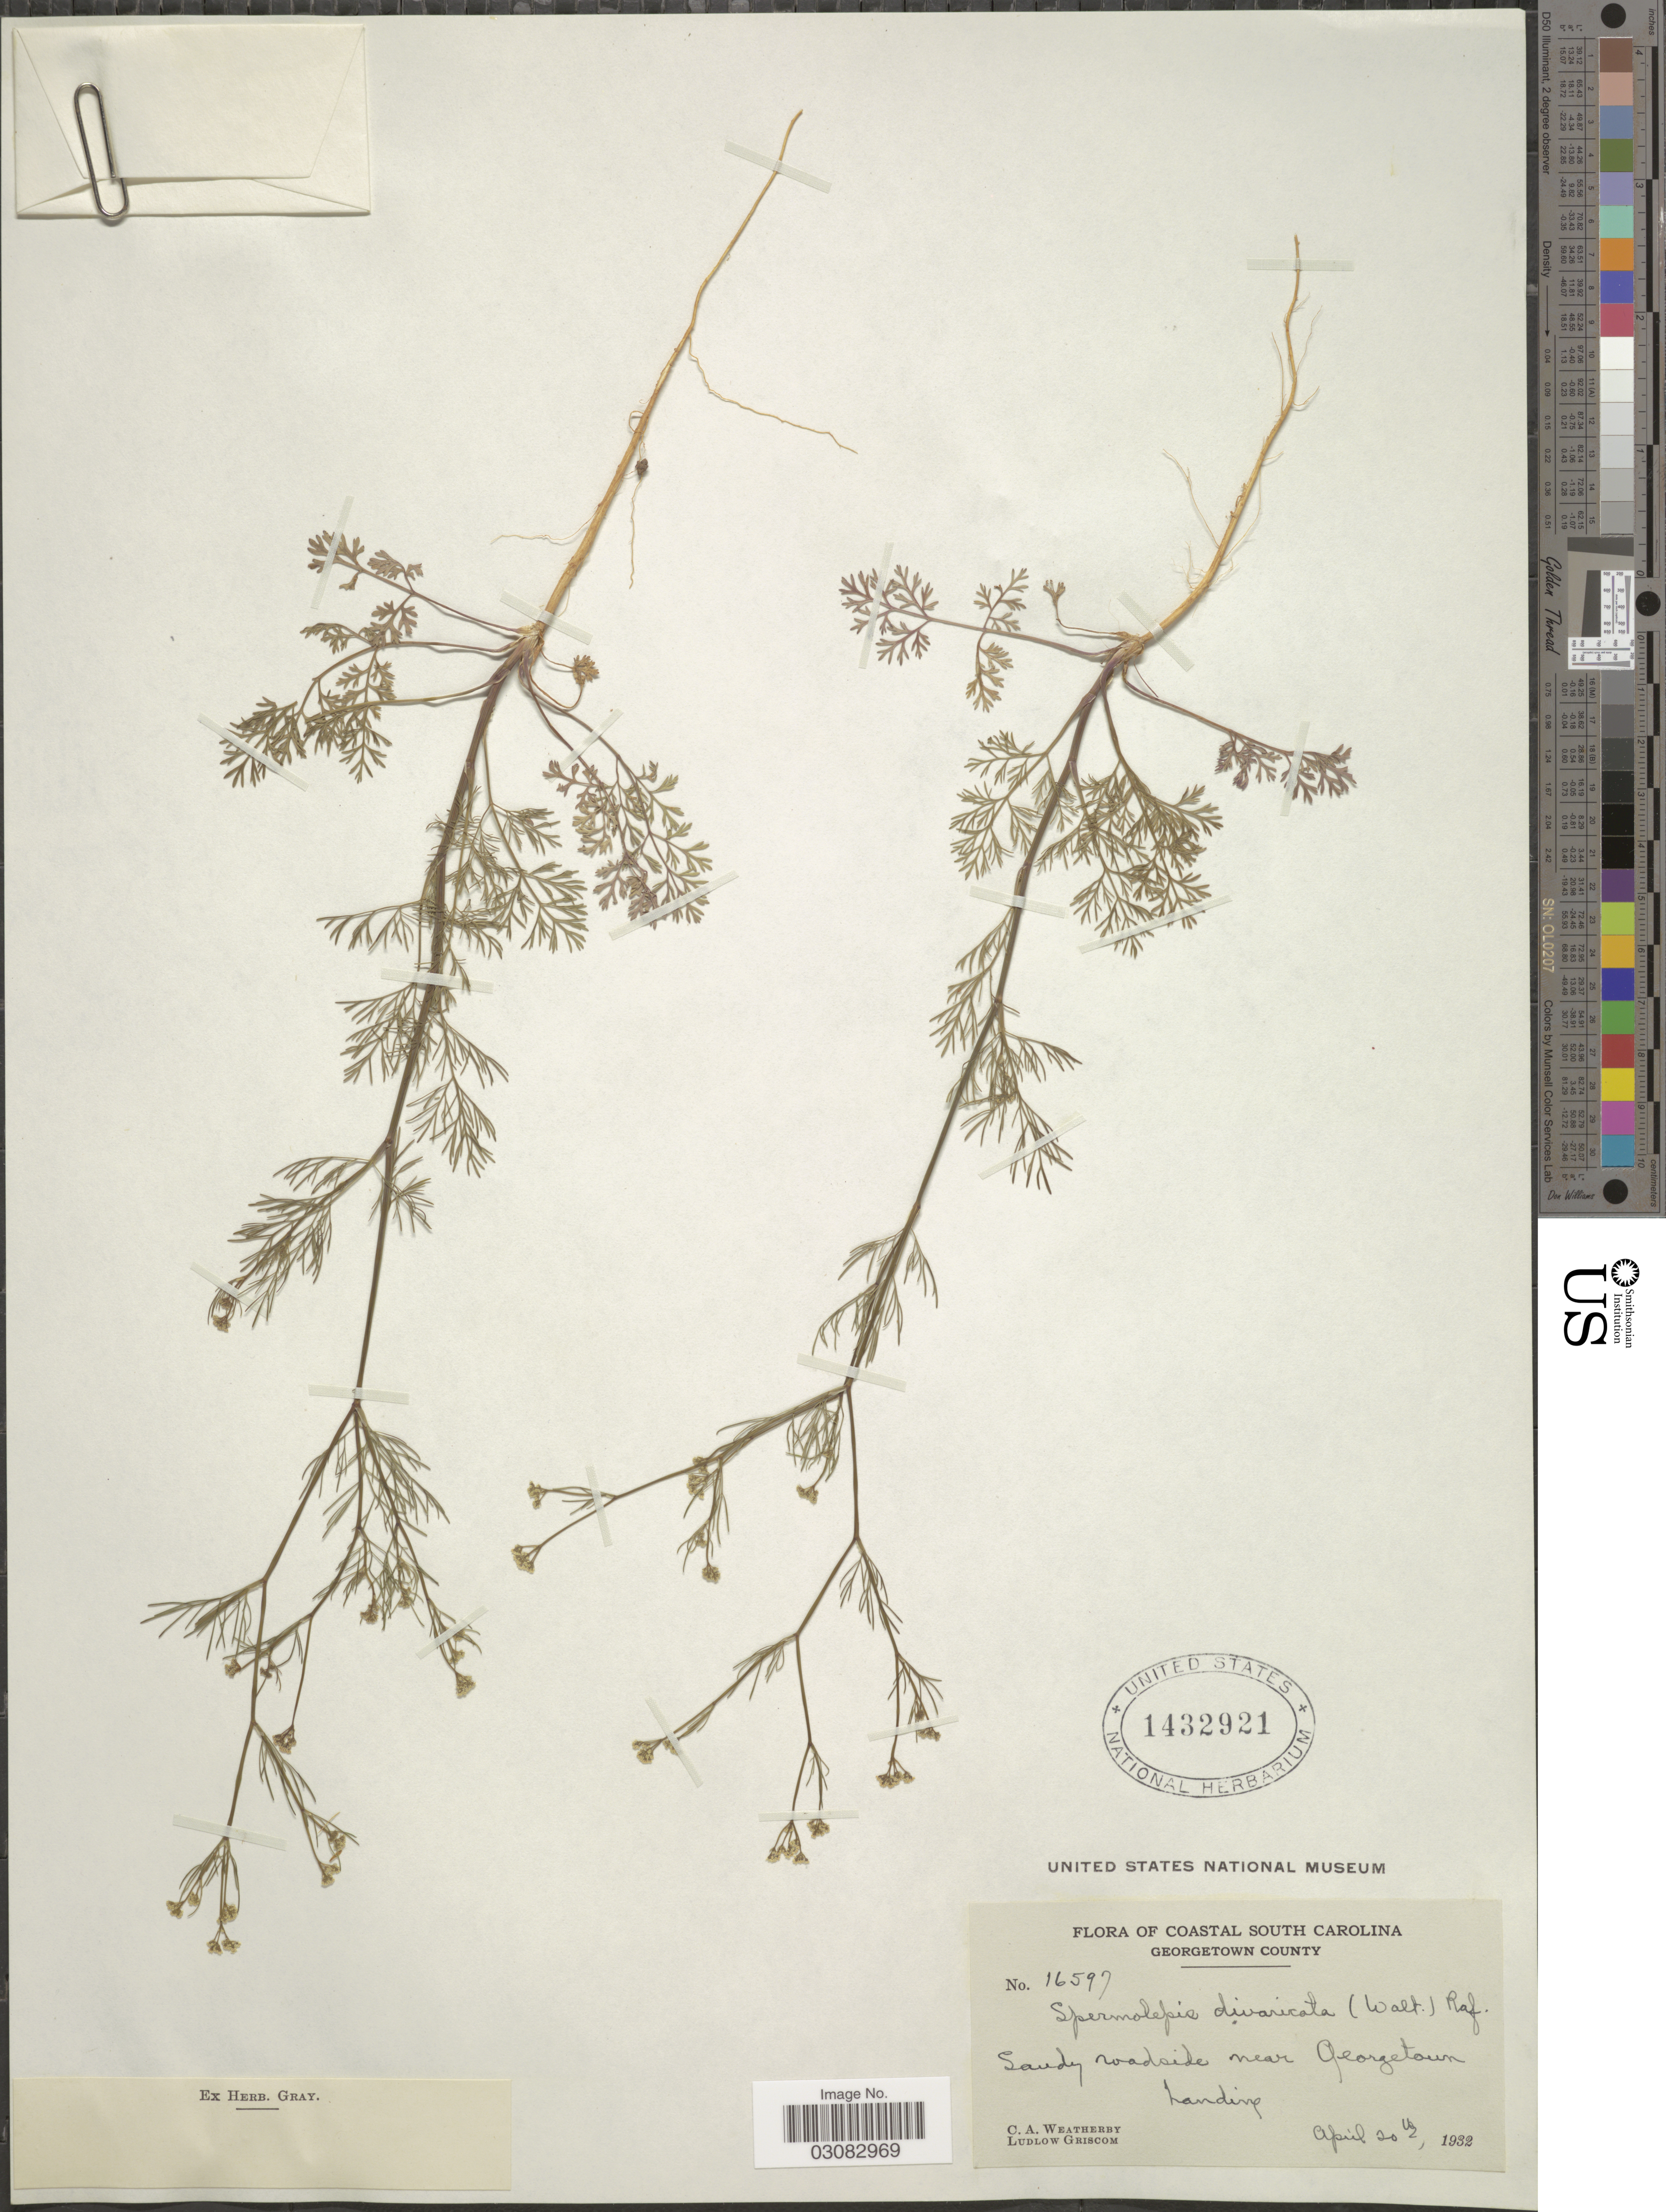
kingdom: Plantae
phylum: Tracheophyta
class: Magnoliopsida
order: Apiales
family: Apiaceae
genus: Spermolepis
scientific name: Spermolepis divaricata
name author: (Walter) Raf.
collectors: C. A. Weatherby & L. Griscom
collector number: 16597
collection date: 1932-04-20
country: United States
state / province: South Carolina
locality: Coastal South Carolina, Georgetown County, Sandy roadside near Georgetown, Landing.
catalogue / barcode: US 1432921